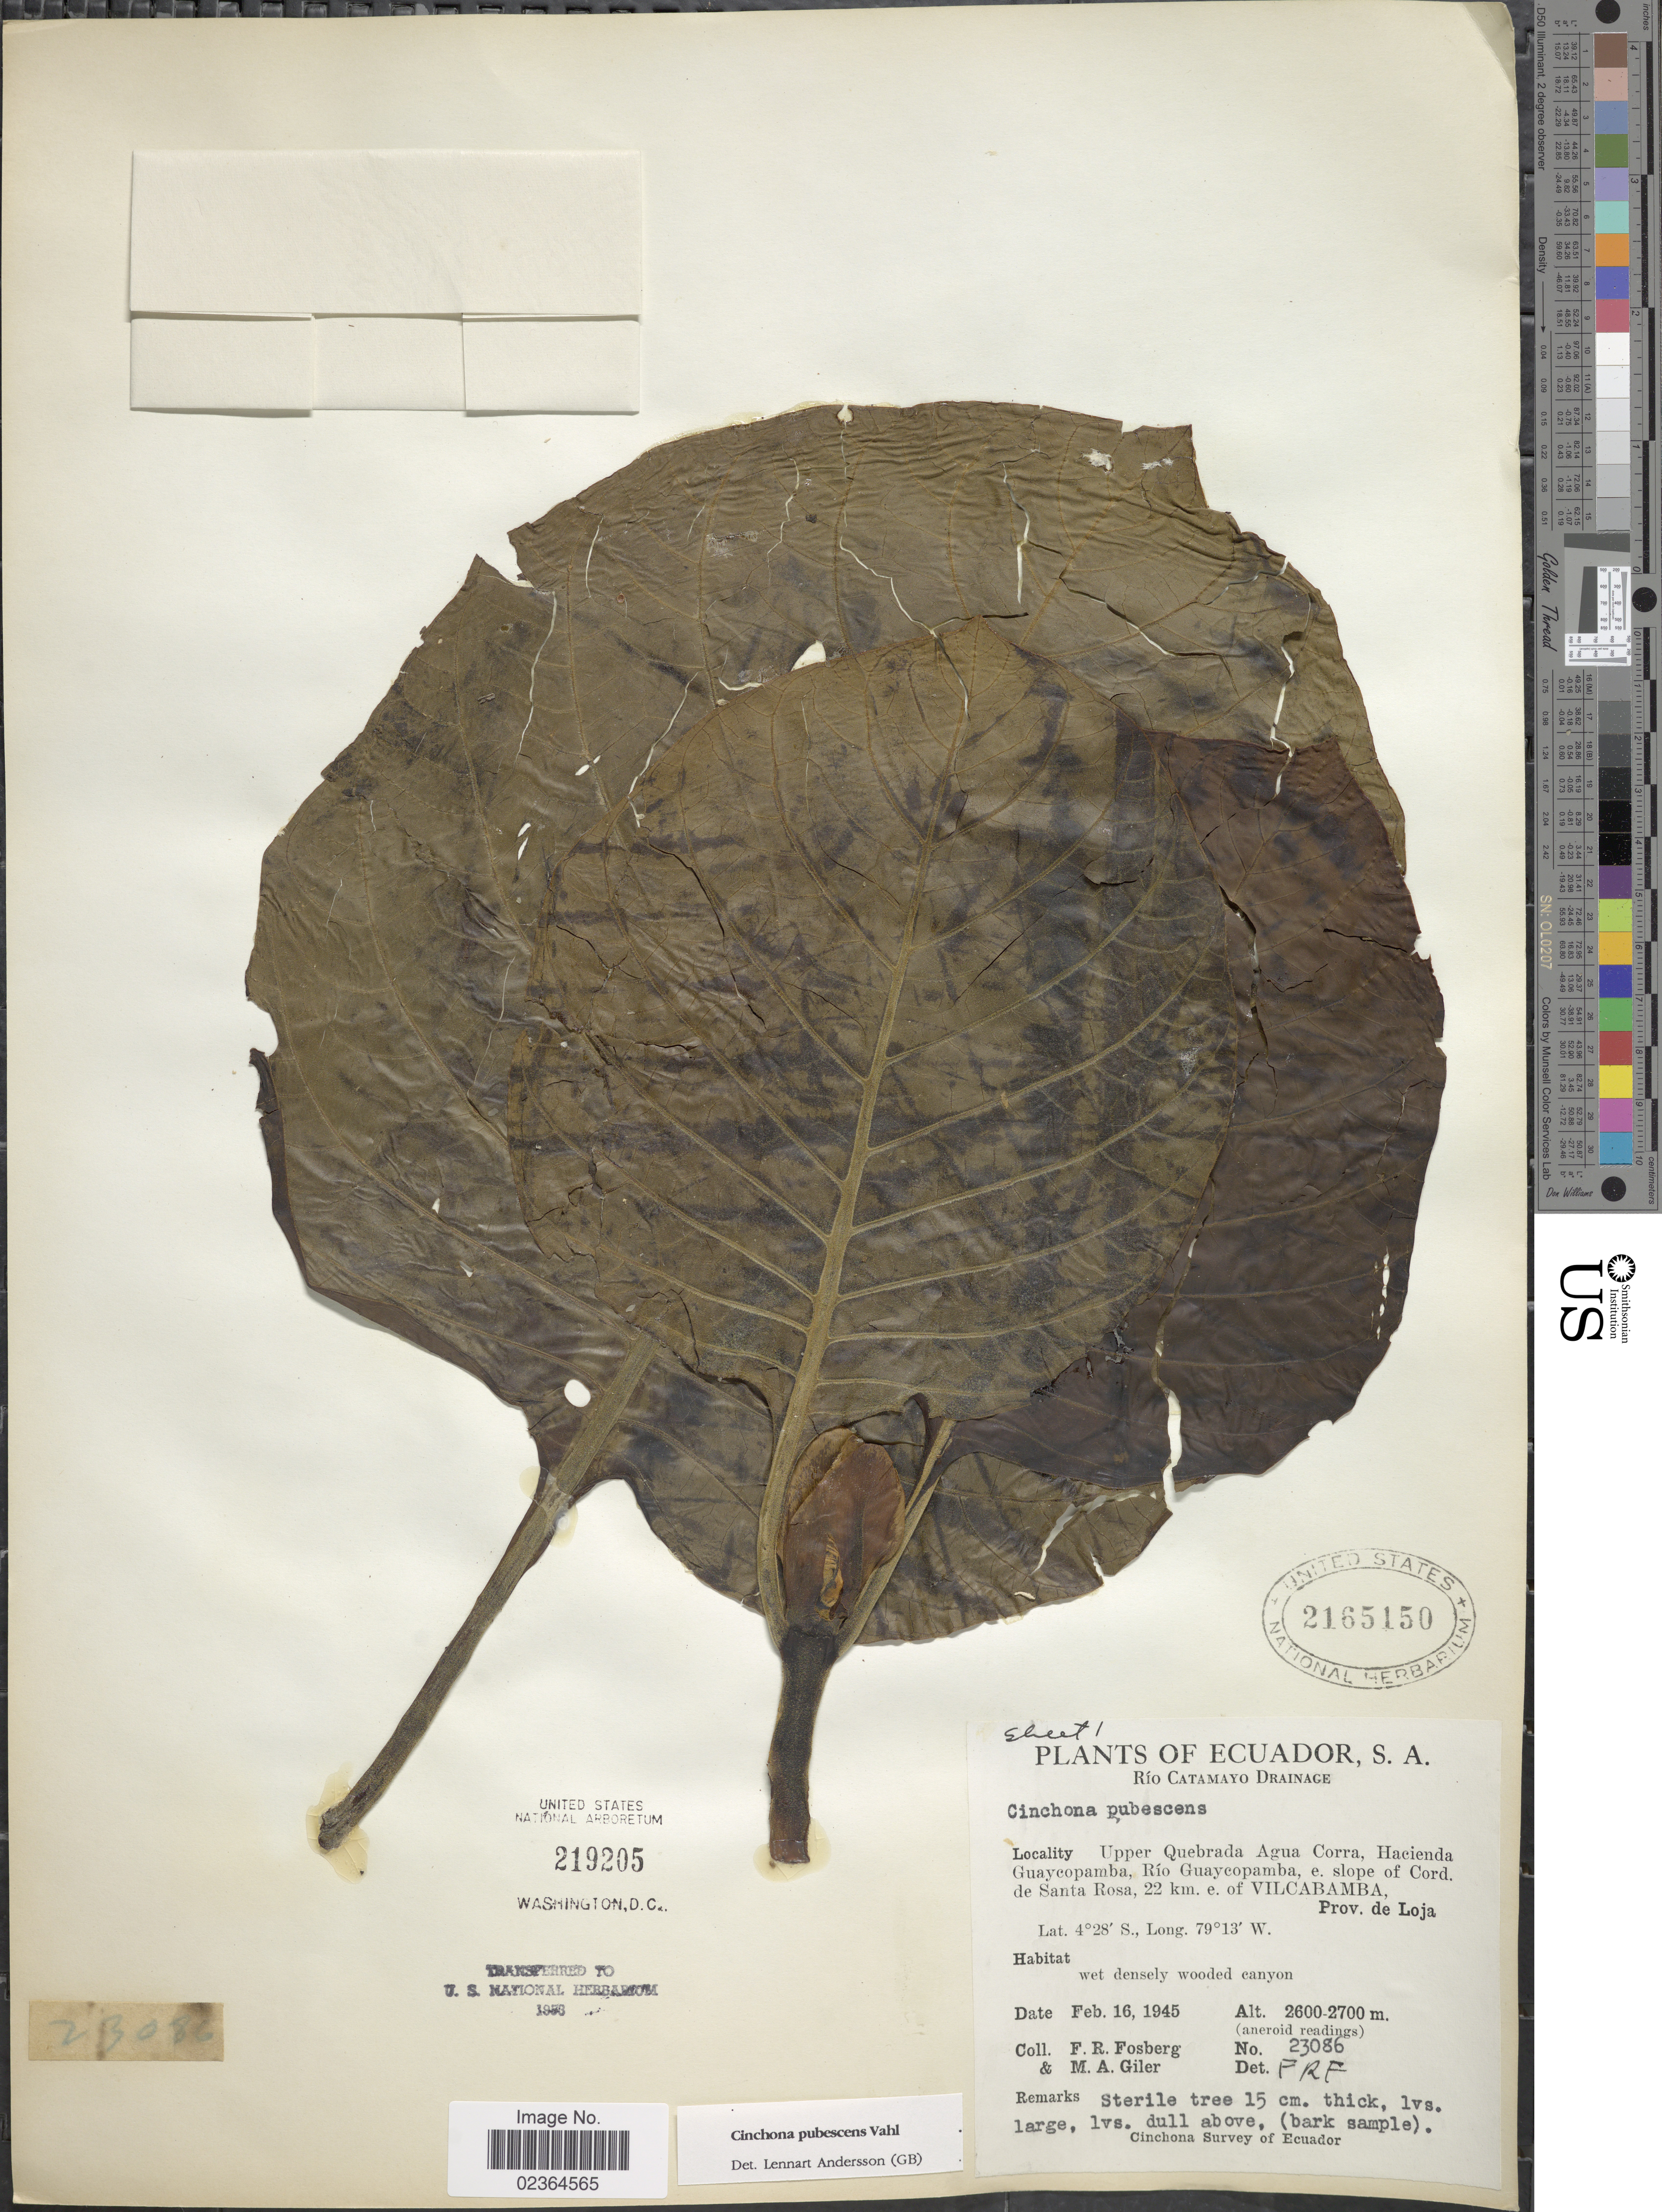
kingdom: Plantae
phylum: Tracheophyta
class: Magnoliopsida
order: Gentianales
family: Rubiaceae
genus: Cinchona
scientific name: Cinchona pubescens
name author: Vahl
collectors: F. R. Fosberg & M. Giler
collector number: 23086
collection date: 1945-02-16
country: Ecuador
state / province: Loja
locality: Upper Quebrada Agua Corra, Hacienda Guaycopamba, Río Guaycopamba, e. slope of Codr. de Santa Rosa, 22 km. e. of Vilcabamba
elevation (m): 2600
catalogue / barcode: US 2165150